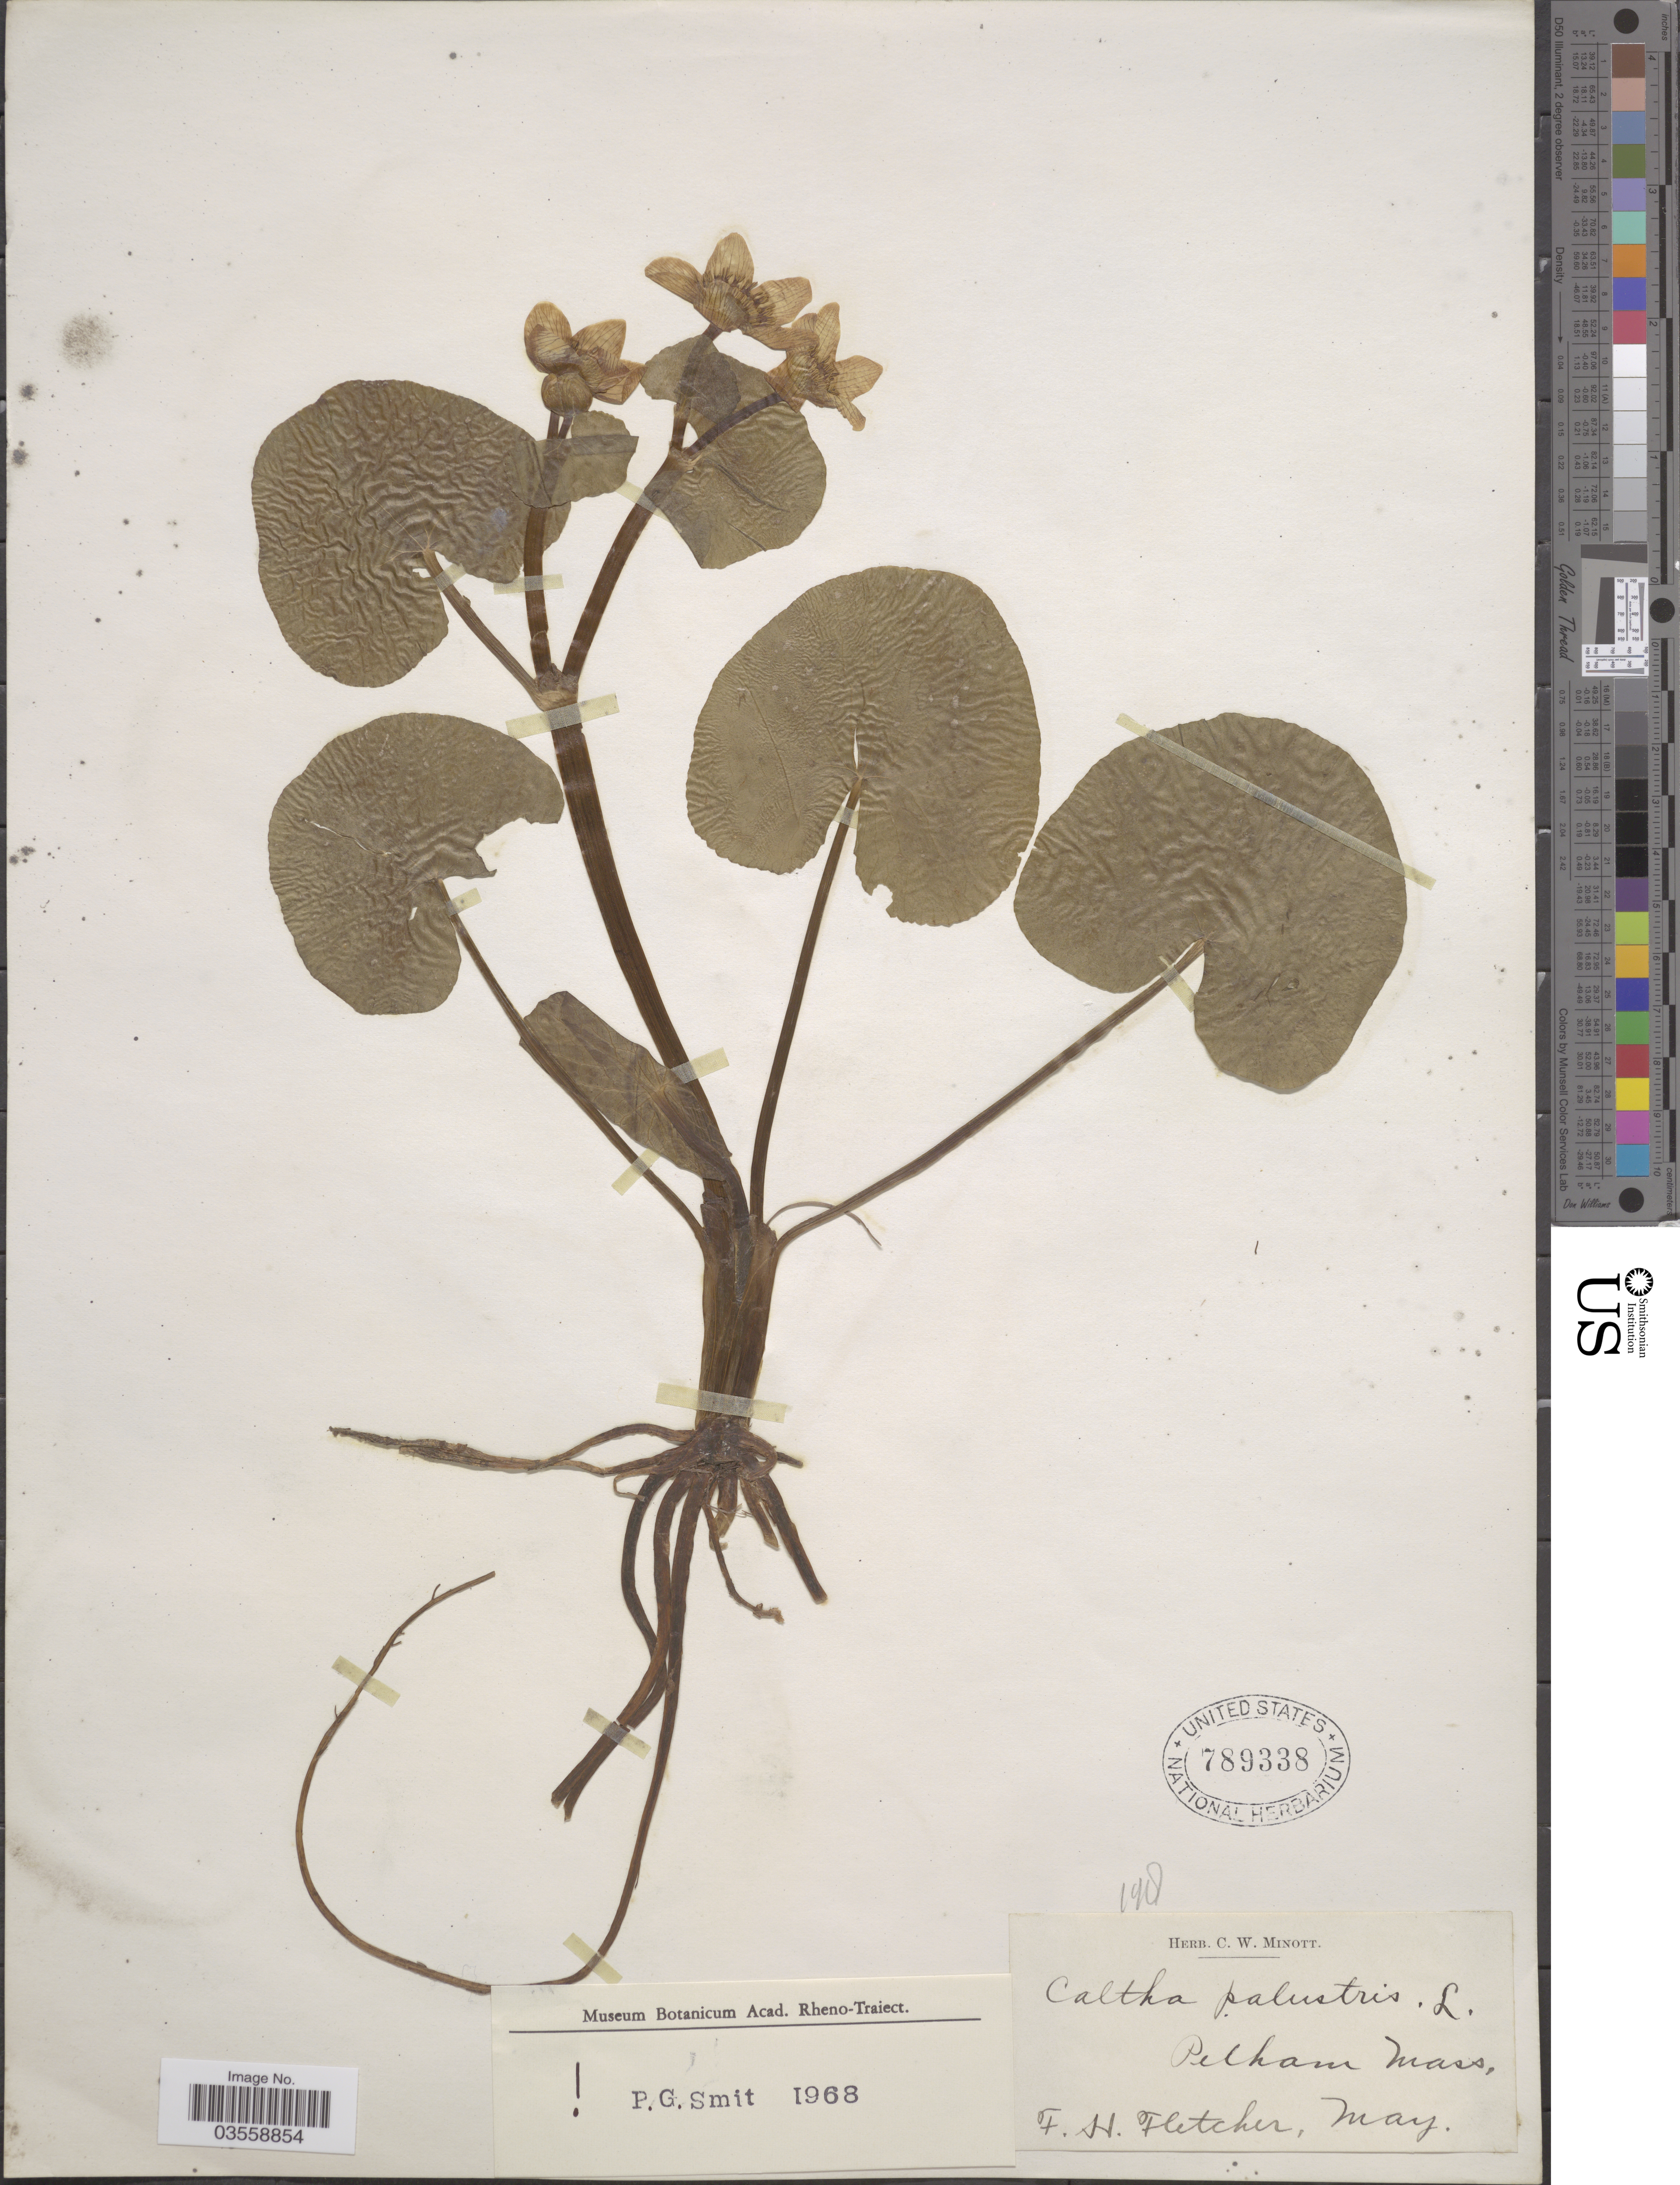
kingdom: Plantae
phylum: Tracheophyta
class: Magnoliopsida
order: Ranunculales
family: Ranunculaceae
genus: Caltha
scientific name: Caltha palustris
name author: L.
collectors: F. Fletcher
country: United States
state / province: Massachusetts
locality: Pelham.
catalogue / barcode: US 789338